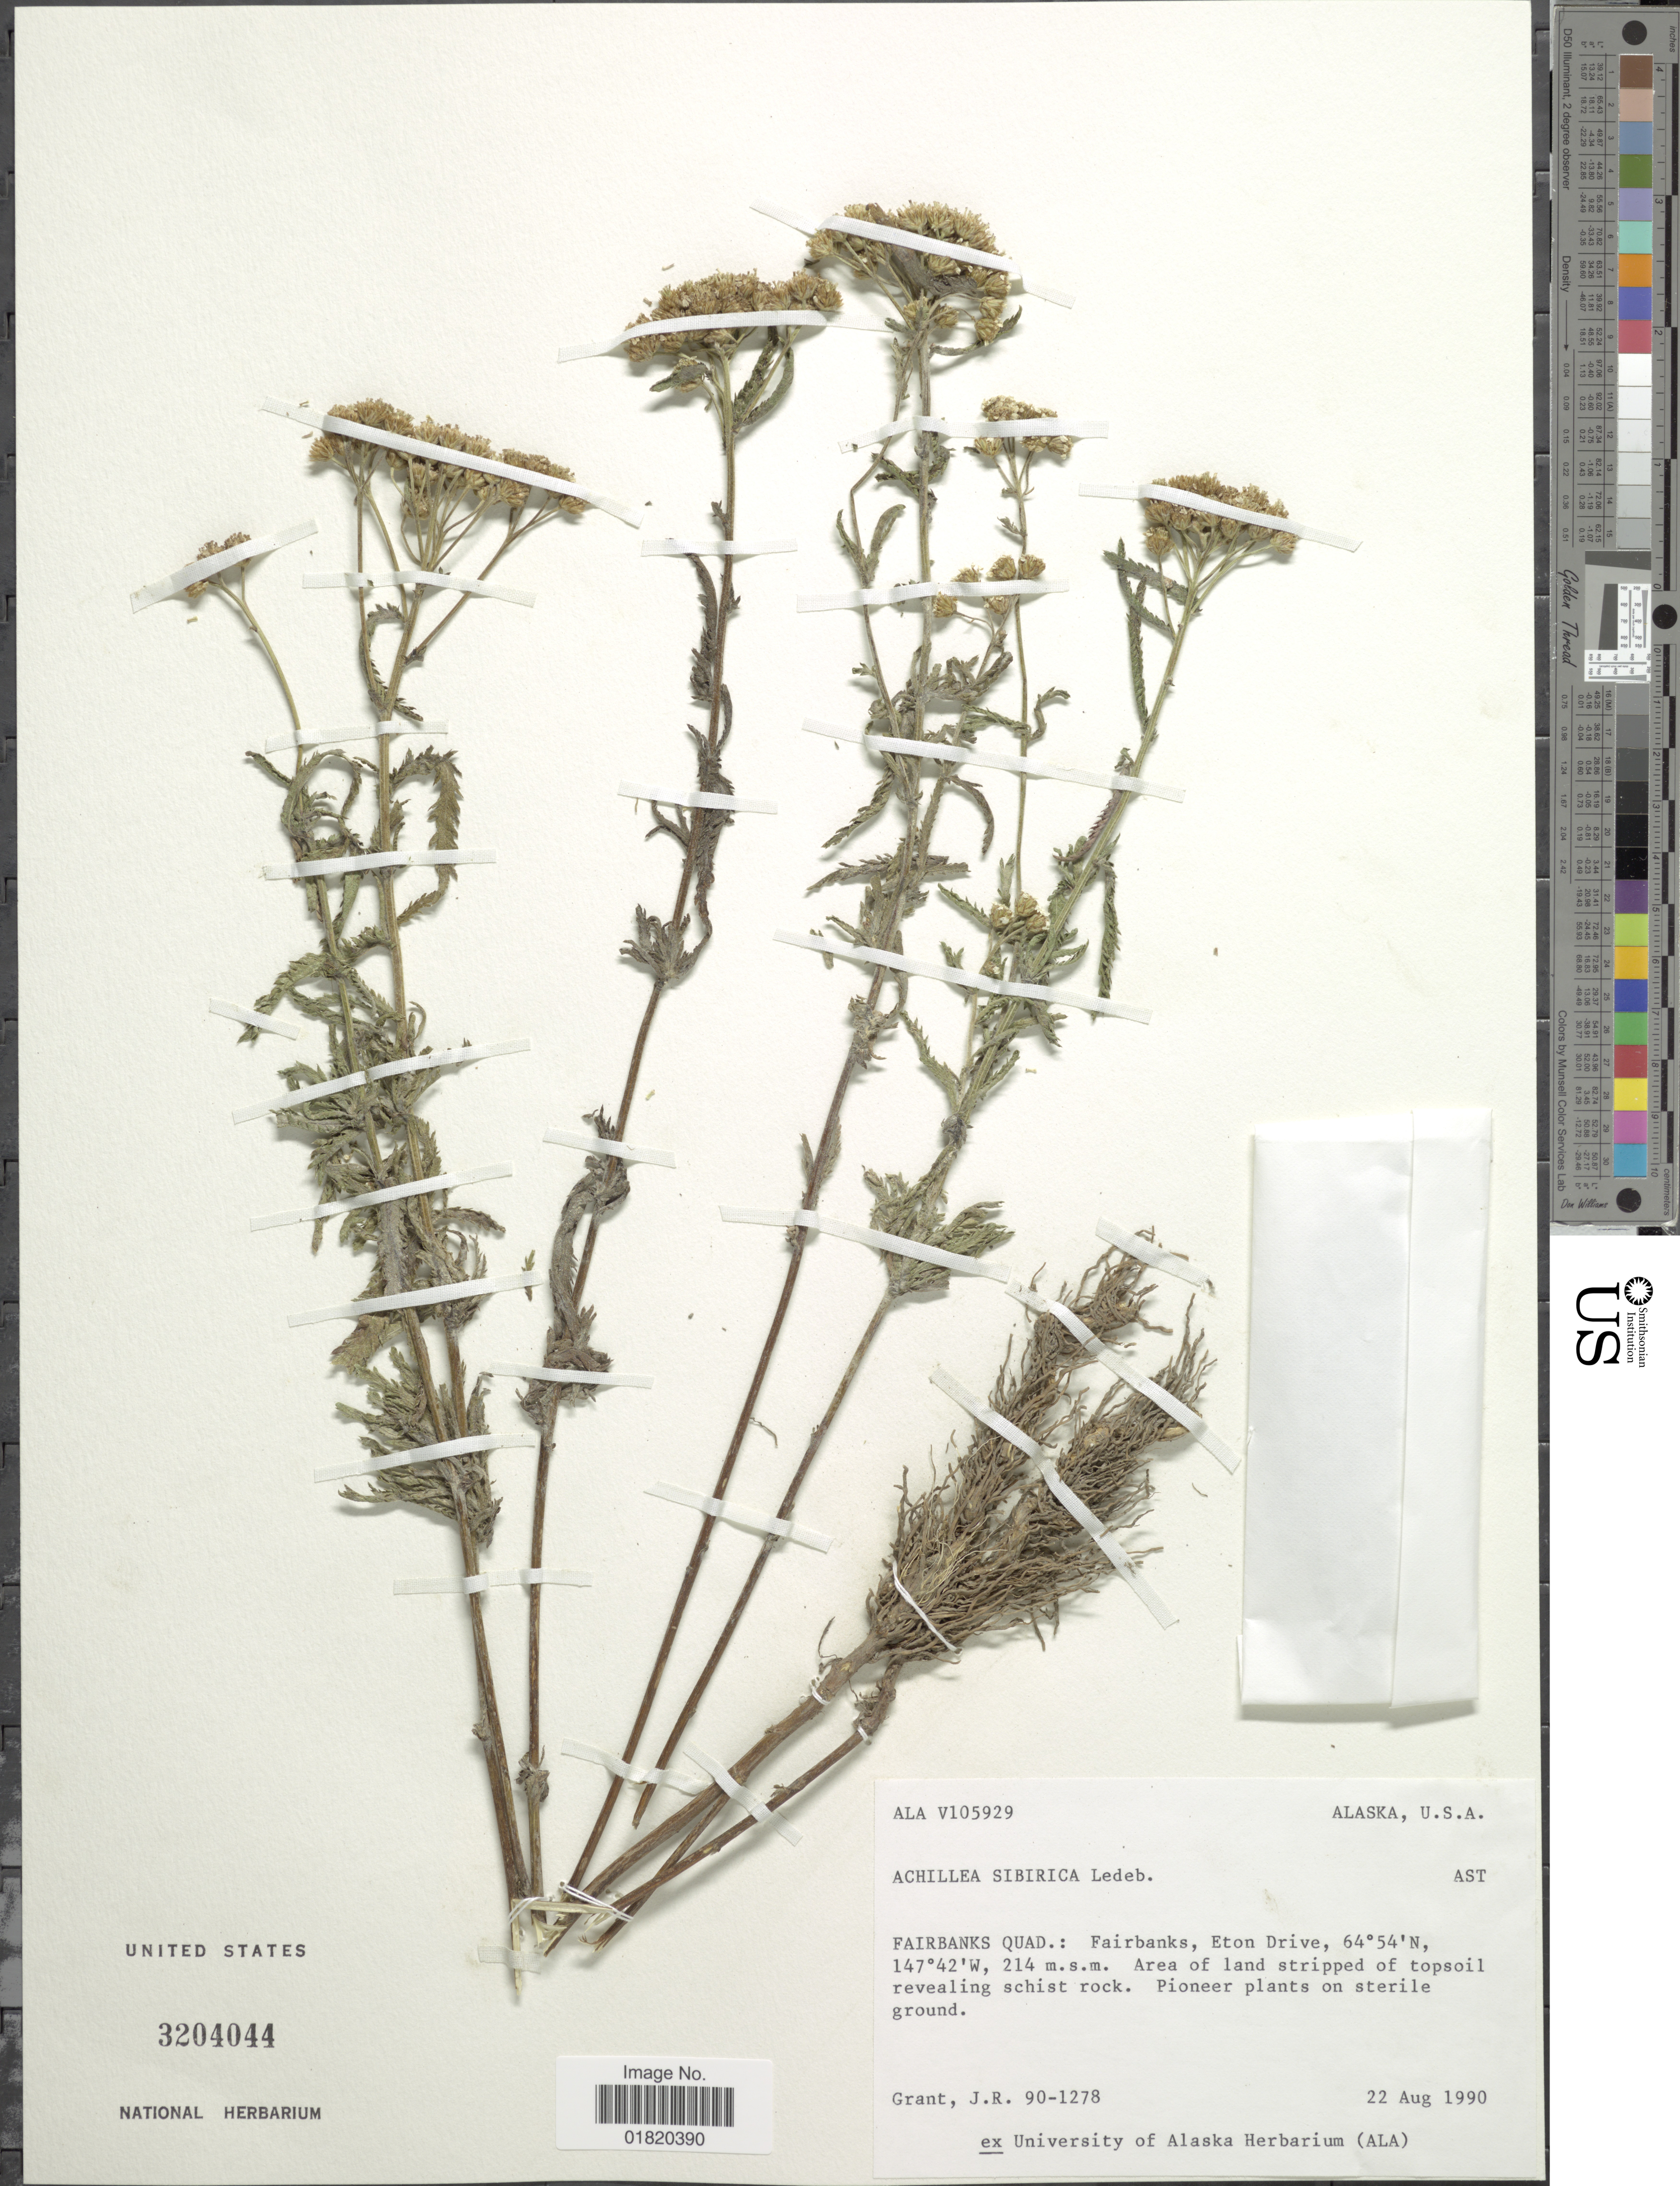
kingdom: Plantae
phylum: Tracheophyta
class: Magnoliopsida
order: Asterales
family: Asteraceae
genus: Achillea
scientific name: Achillea sibirica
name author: Ledeb.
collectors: J. Grant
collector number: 90-1278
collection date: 1990-08-22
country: United States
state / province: Alaska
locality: Fairbanks Quad.: Fairbanks, Eton Drive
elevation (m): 214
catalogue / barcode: US 3204044